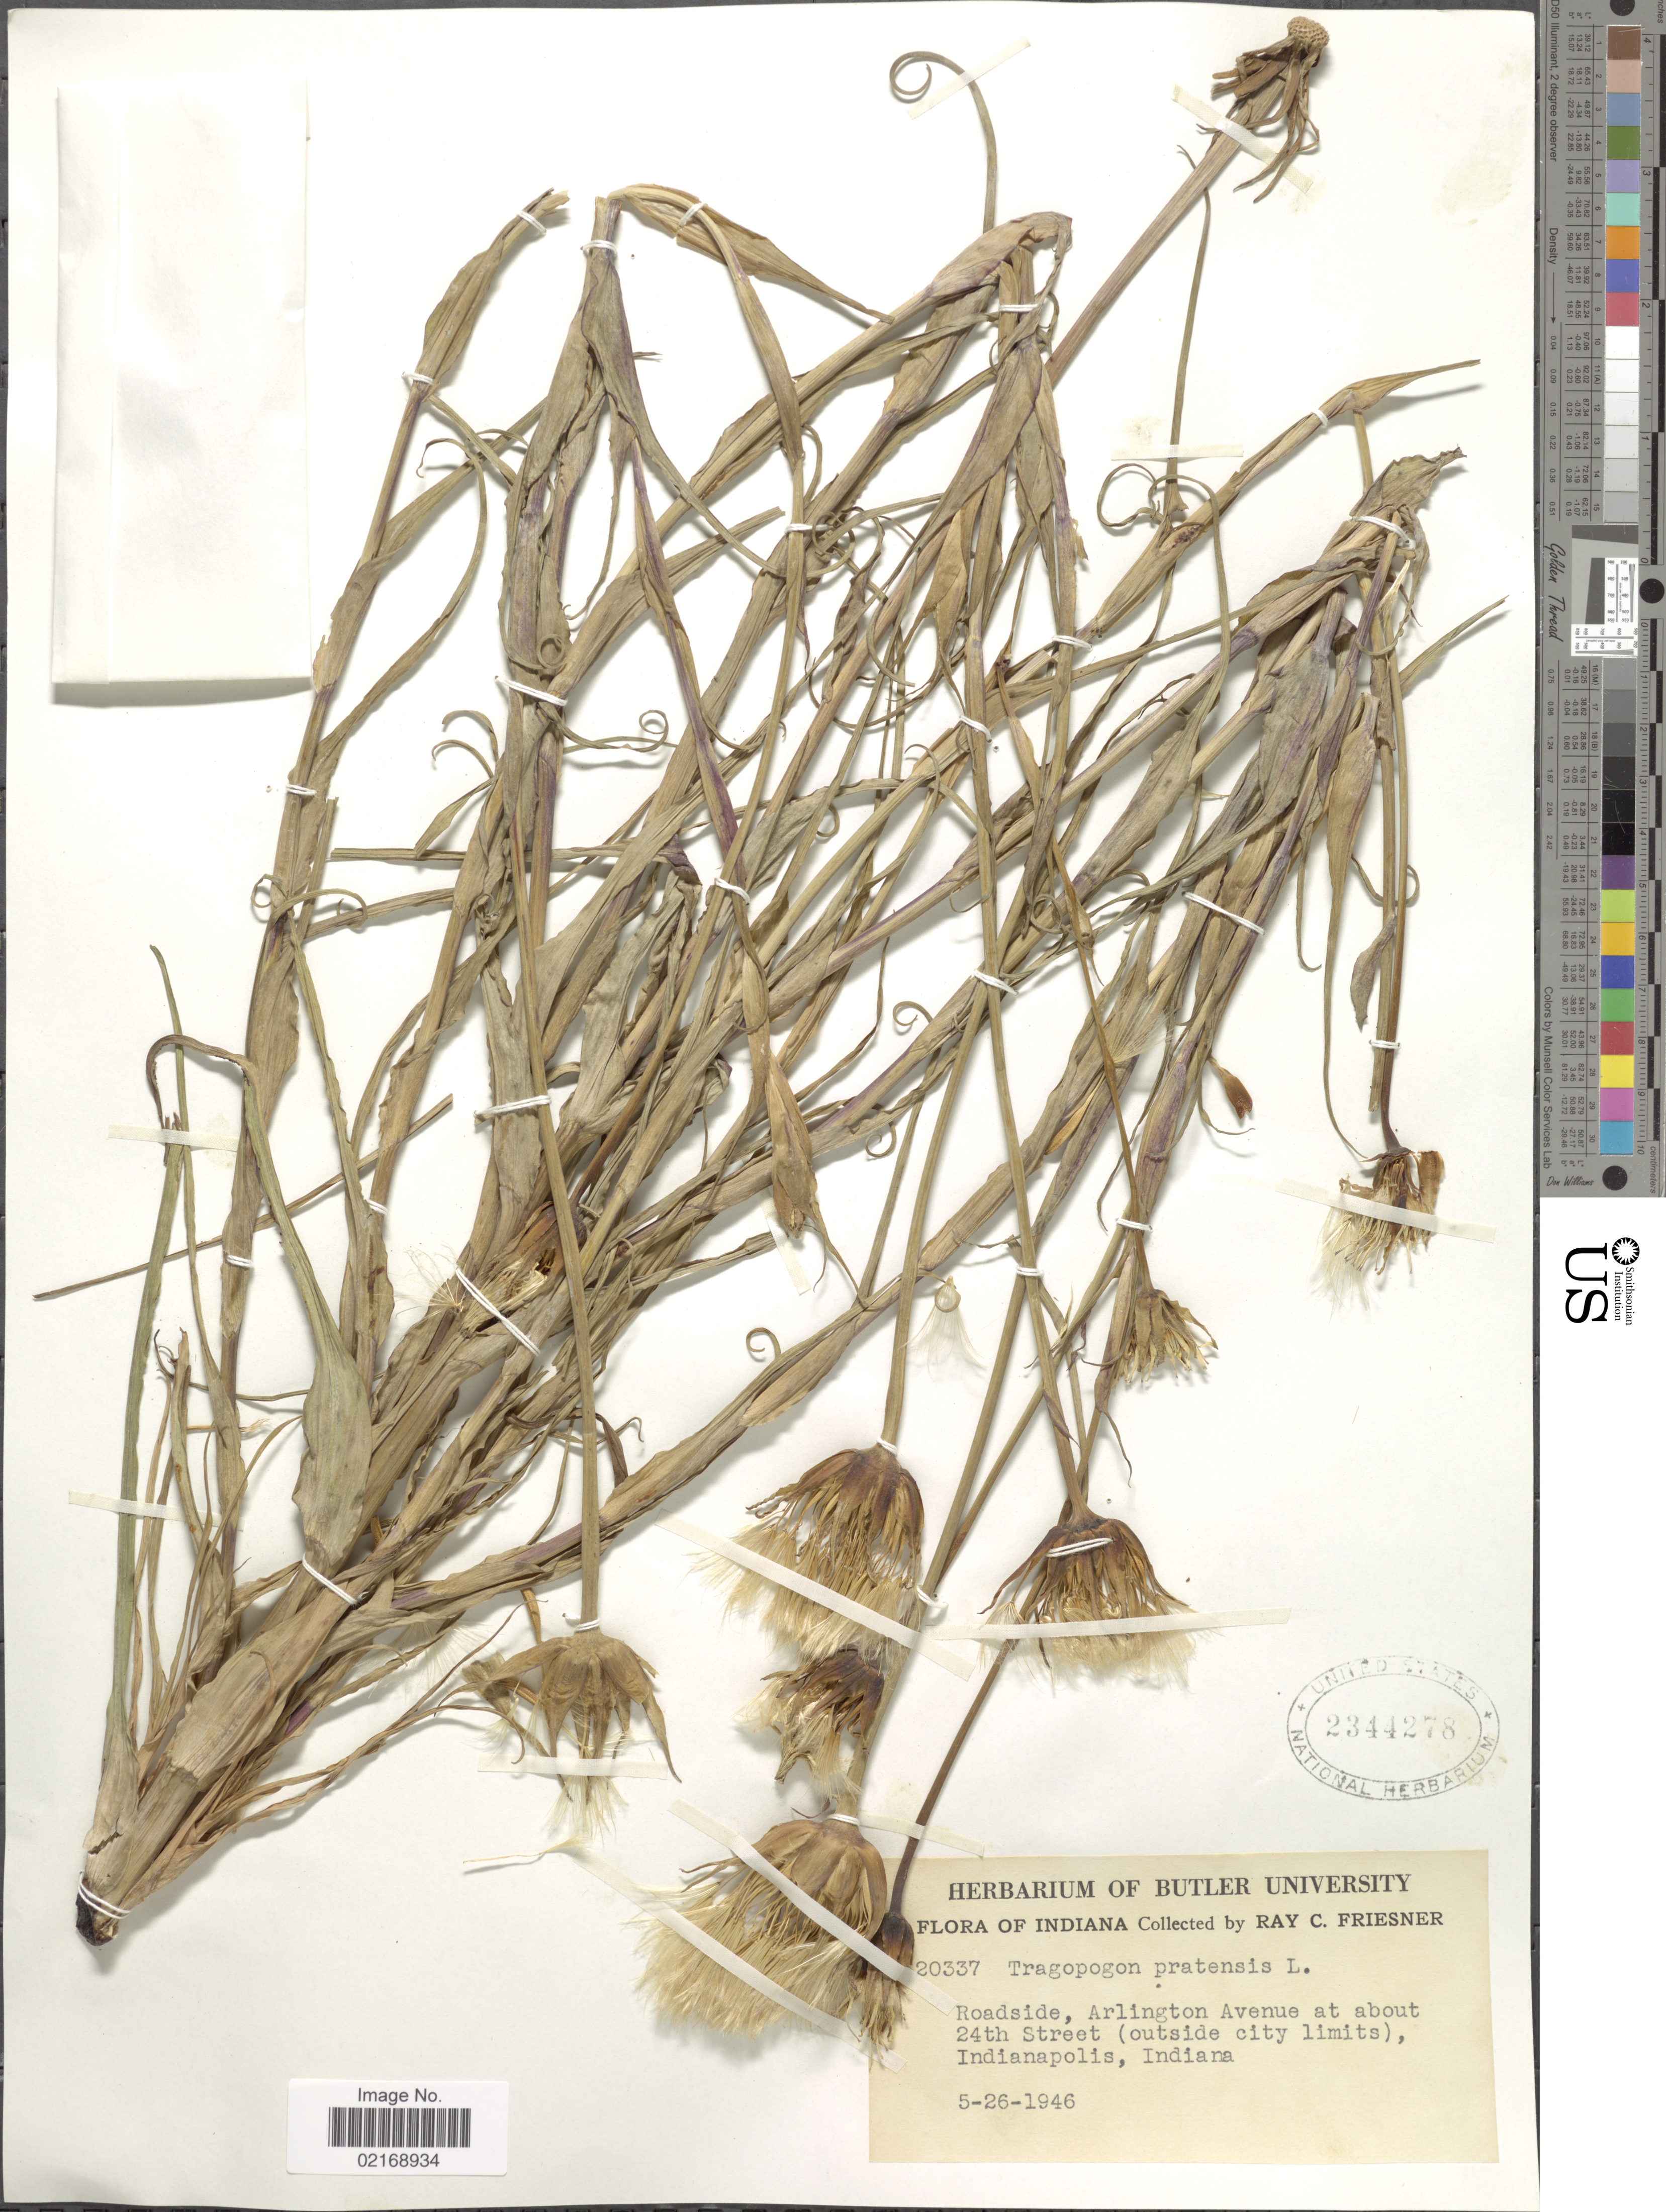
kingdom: Plantae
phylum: Tracheophyta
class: Magnoliopsida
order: Asterales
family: Asteraceae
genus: Tragopogon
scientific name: Tragopogon pratensis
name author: L.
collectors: R. Friesner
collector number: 20337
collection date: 1946-05-26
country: United States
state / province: Indiana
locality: Arlington Avenue at about 24th Street (outside city limits), Indianapolis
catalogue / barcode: US 2344278